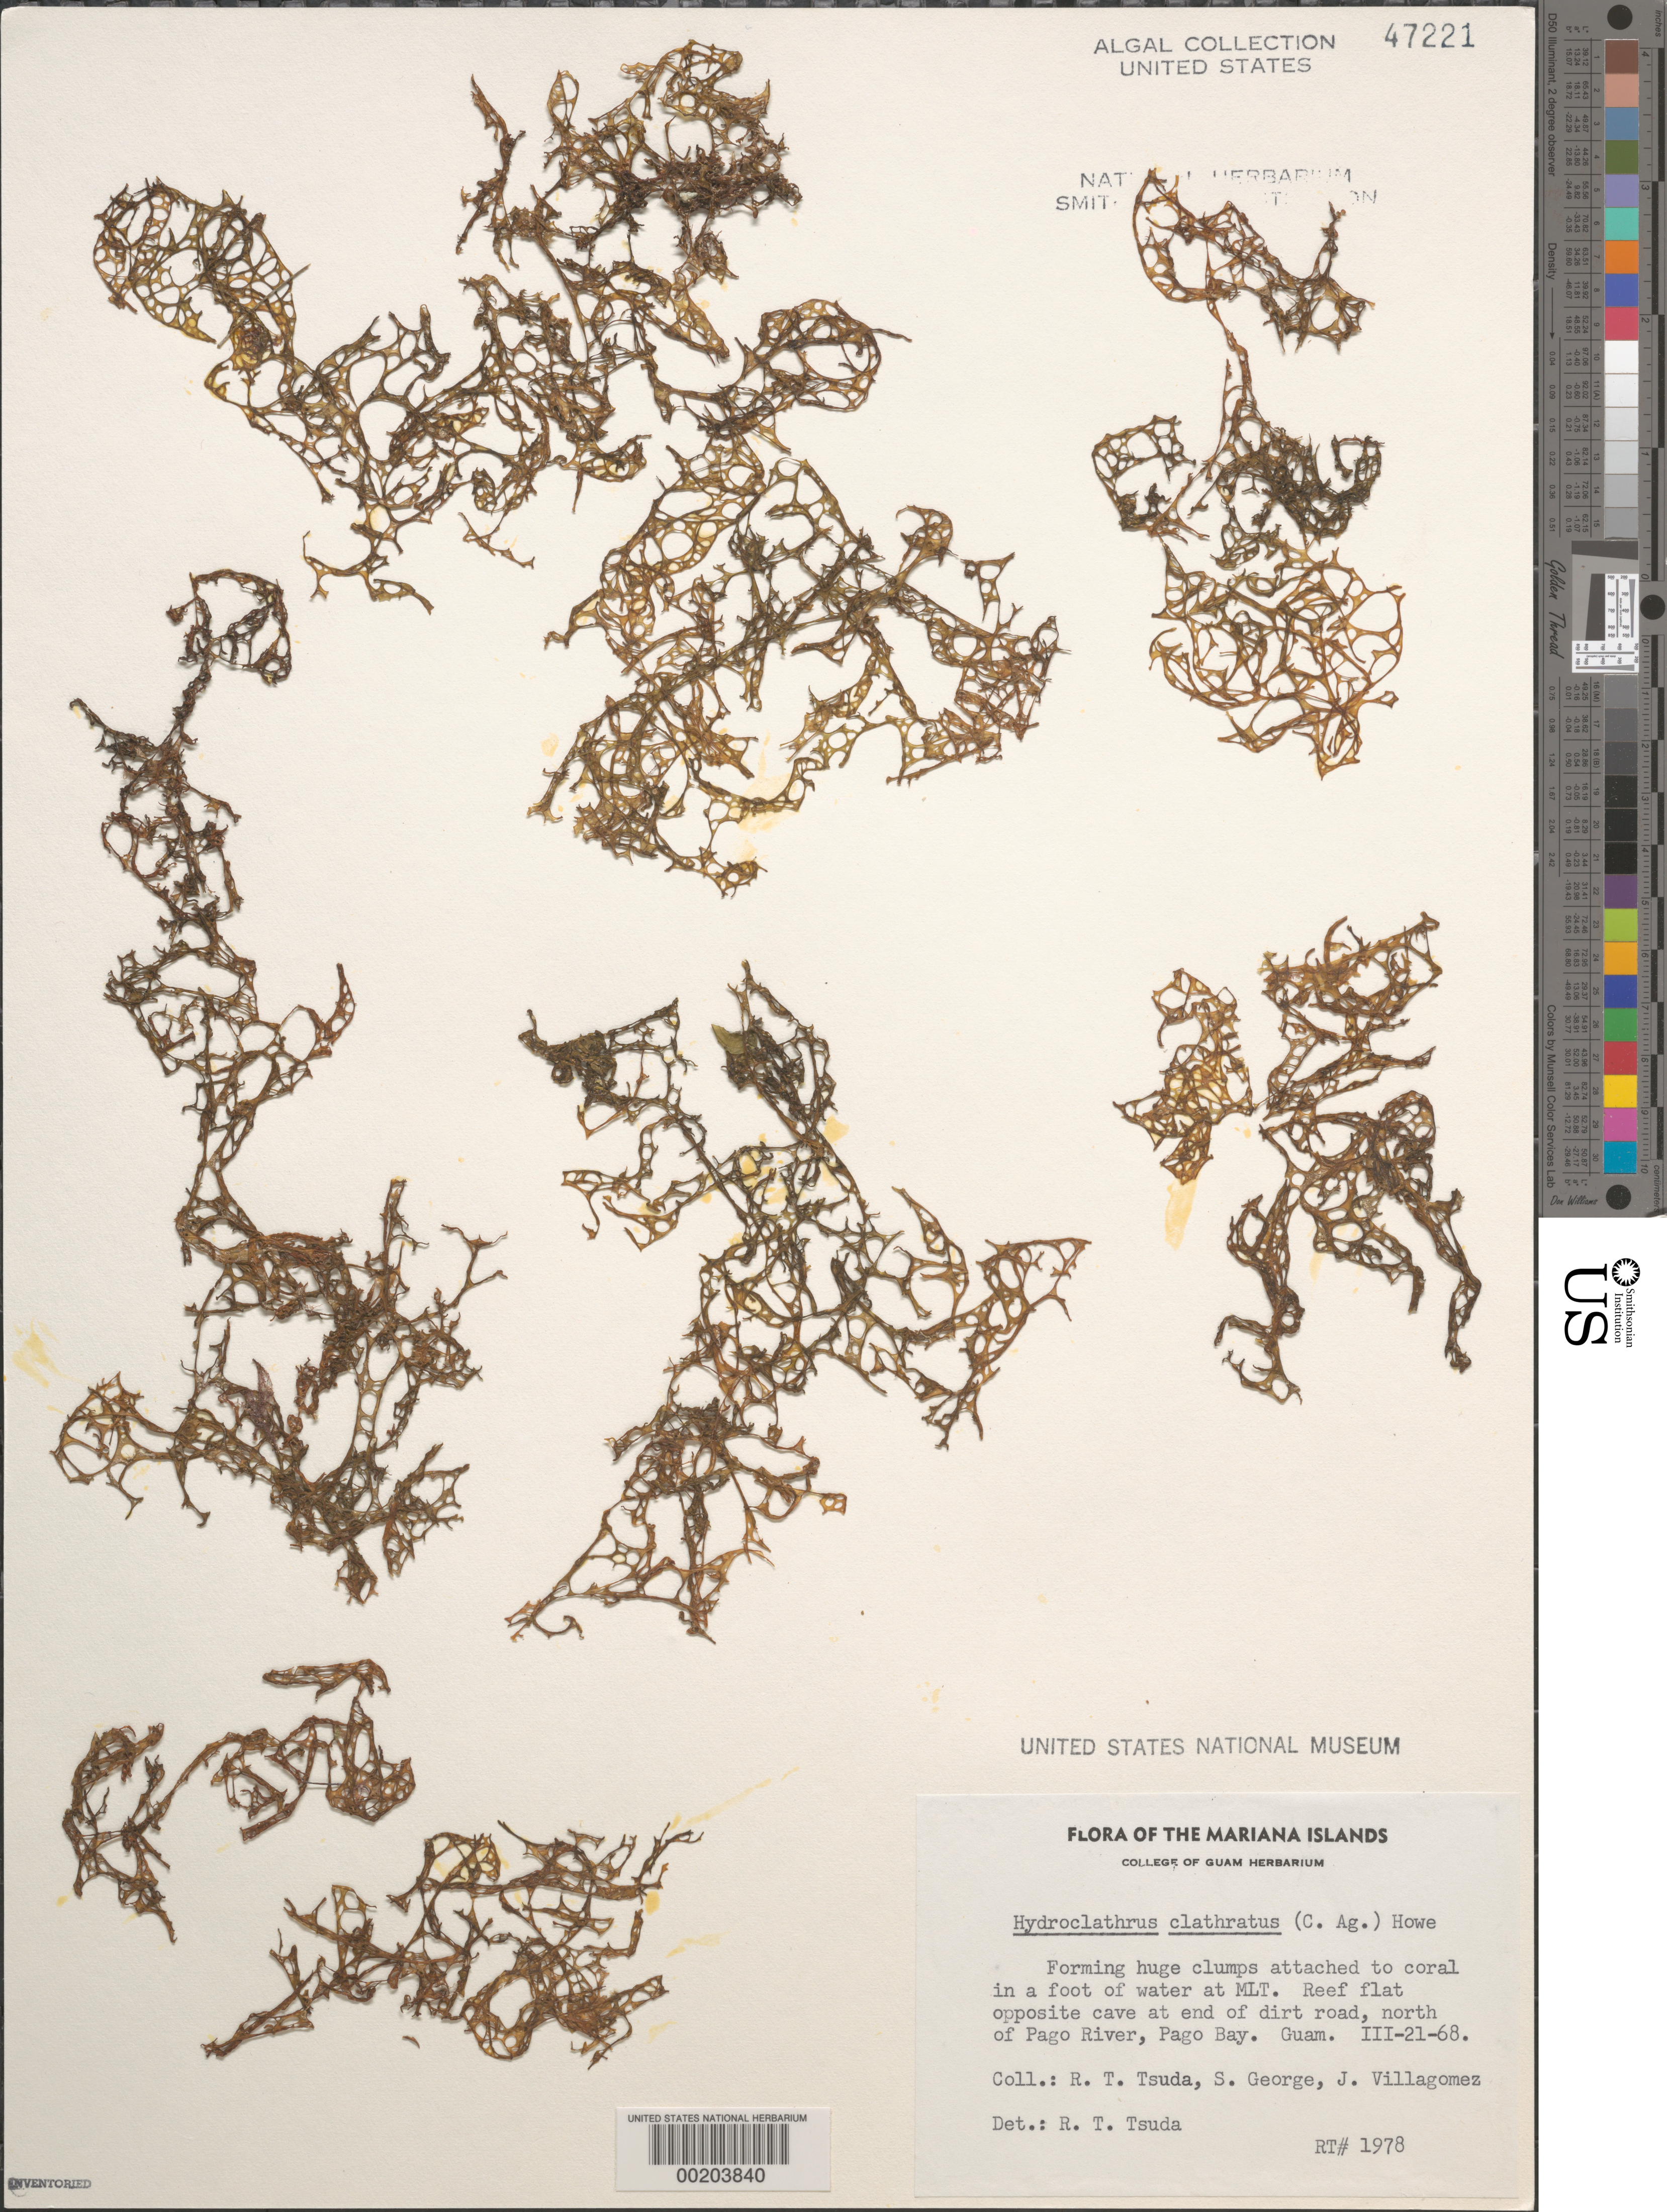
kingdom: Chromista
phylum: Ochrophyta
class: Phaeophyceae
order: Scytosiphonales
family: Scytosiphonaceae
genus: Hydroclathrus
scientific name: Hydroclathrus clathratus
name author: (C. Agardh) M. Howe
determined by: Tsuda, R. T.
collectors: R. Tsuda, S. George & J. Villagomez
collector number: Rt 1978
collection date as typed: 21 Mar 1968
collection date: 1968-03-21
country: Guam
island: Guam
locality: Pago Bay north of Pago River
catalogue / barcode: US 47221